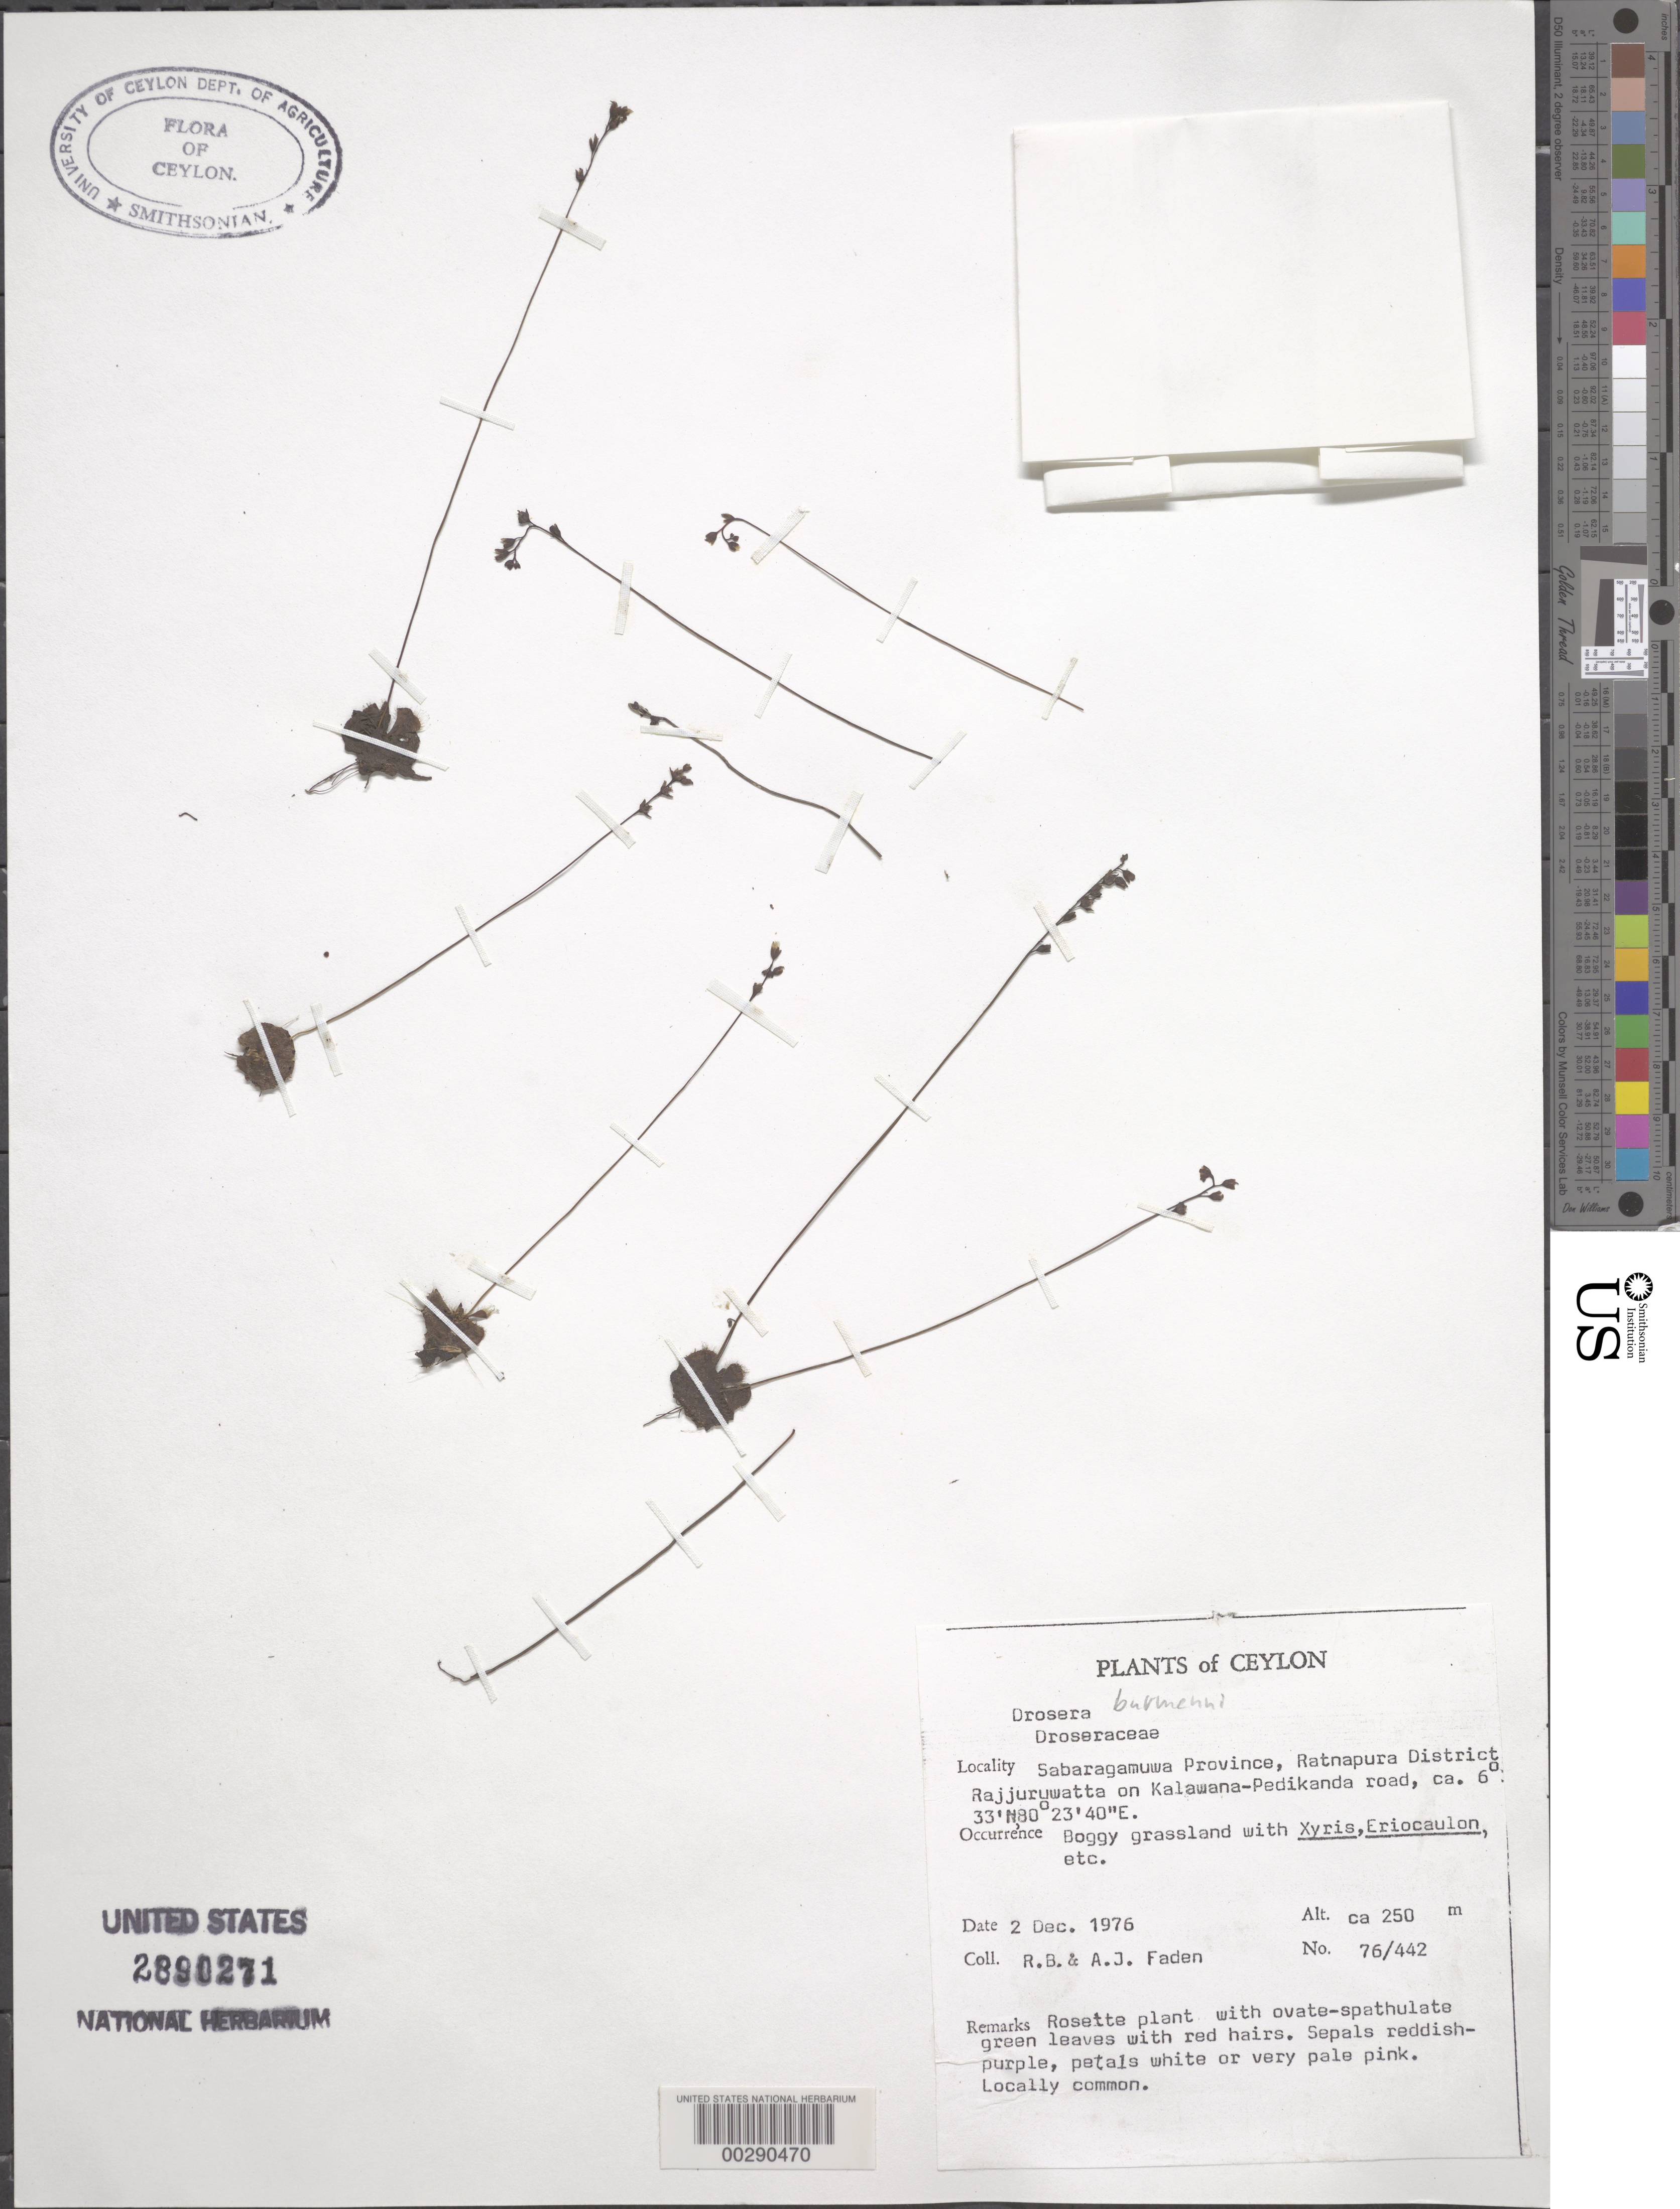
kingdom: Plantae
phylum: Tracheophyta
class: Magnoliopsida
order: Caryophyllales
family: Droseraceae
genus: Drosera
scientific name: Drosera sp.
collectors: R. B. Faden & A. J. Faden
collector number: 76/442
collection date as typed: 02 Dec 1976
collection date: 1976-12-02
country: Sri Lanka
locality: Sabaragamuwa prov., ratnapura dist., rajjuruwatta on kalawana-pedikanda road.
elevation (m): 250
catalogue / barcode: US 2890271